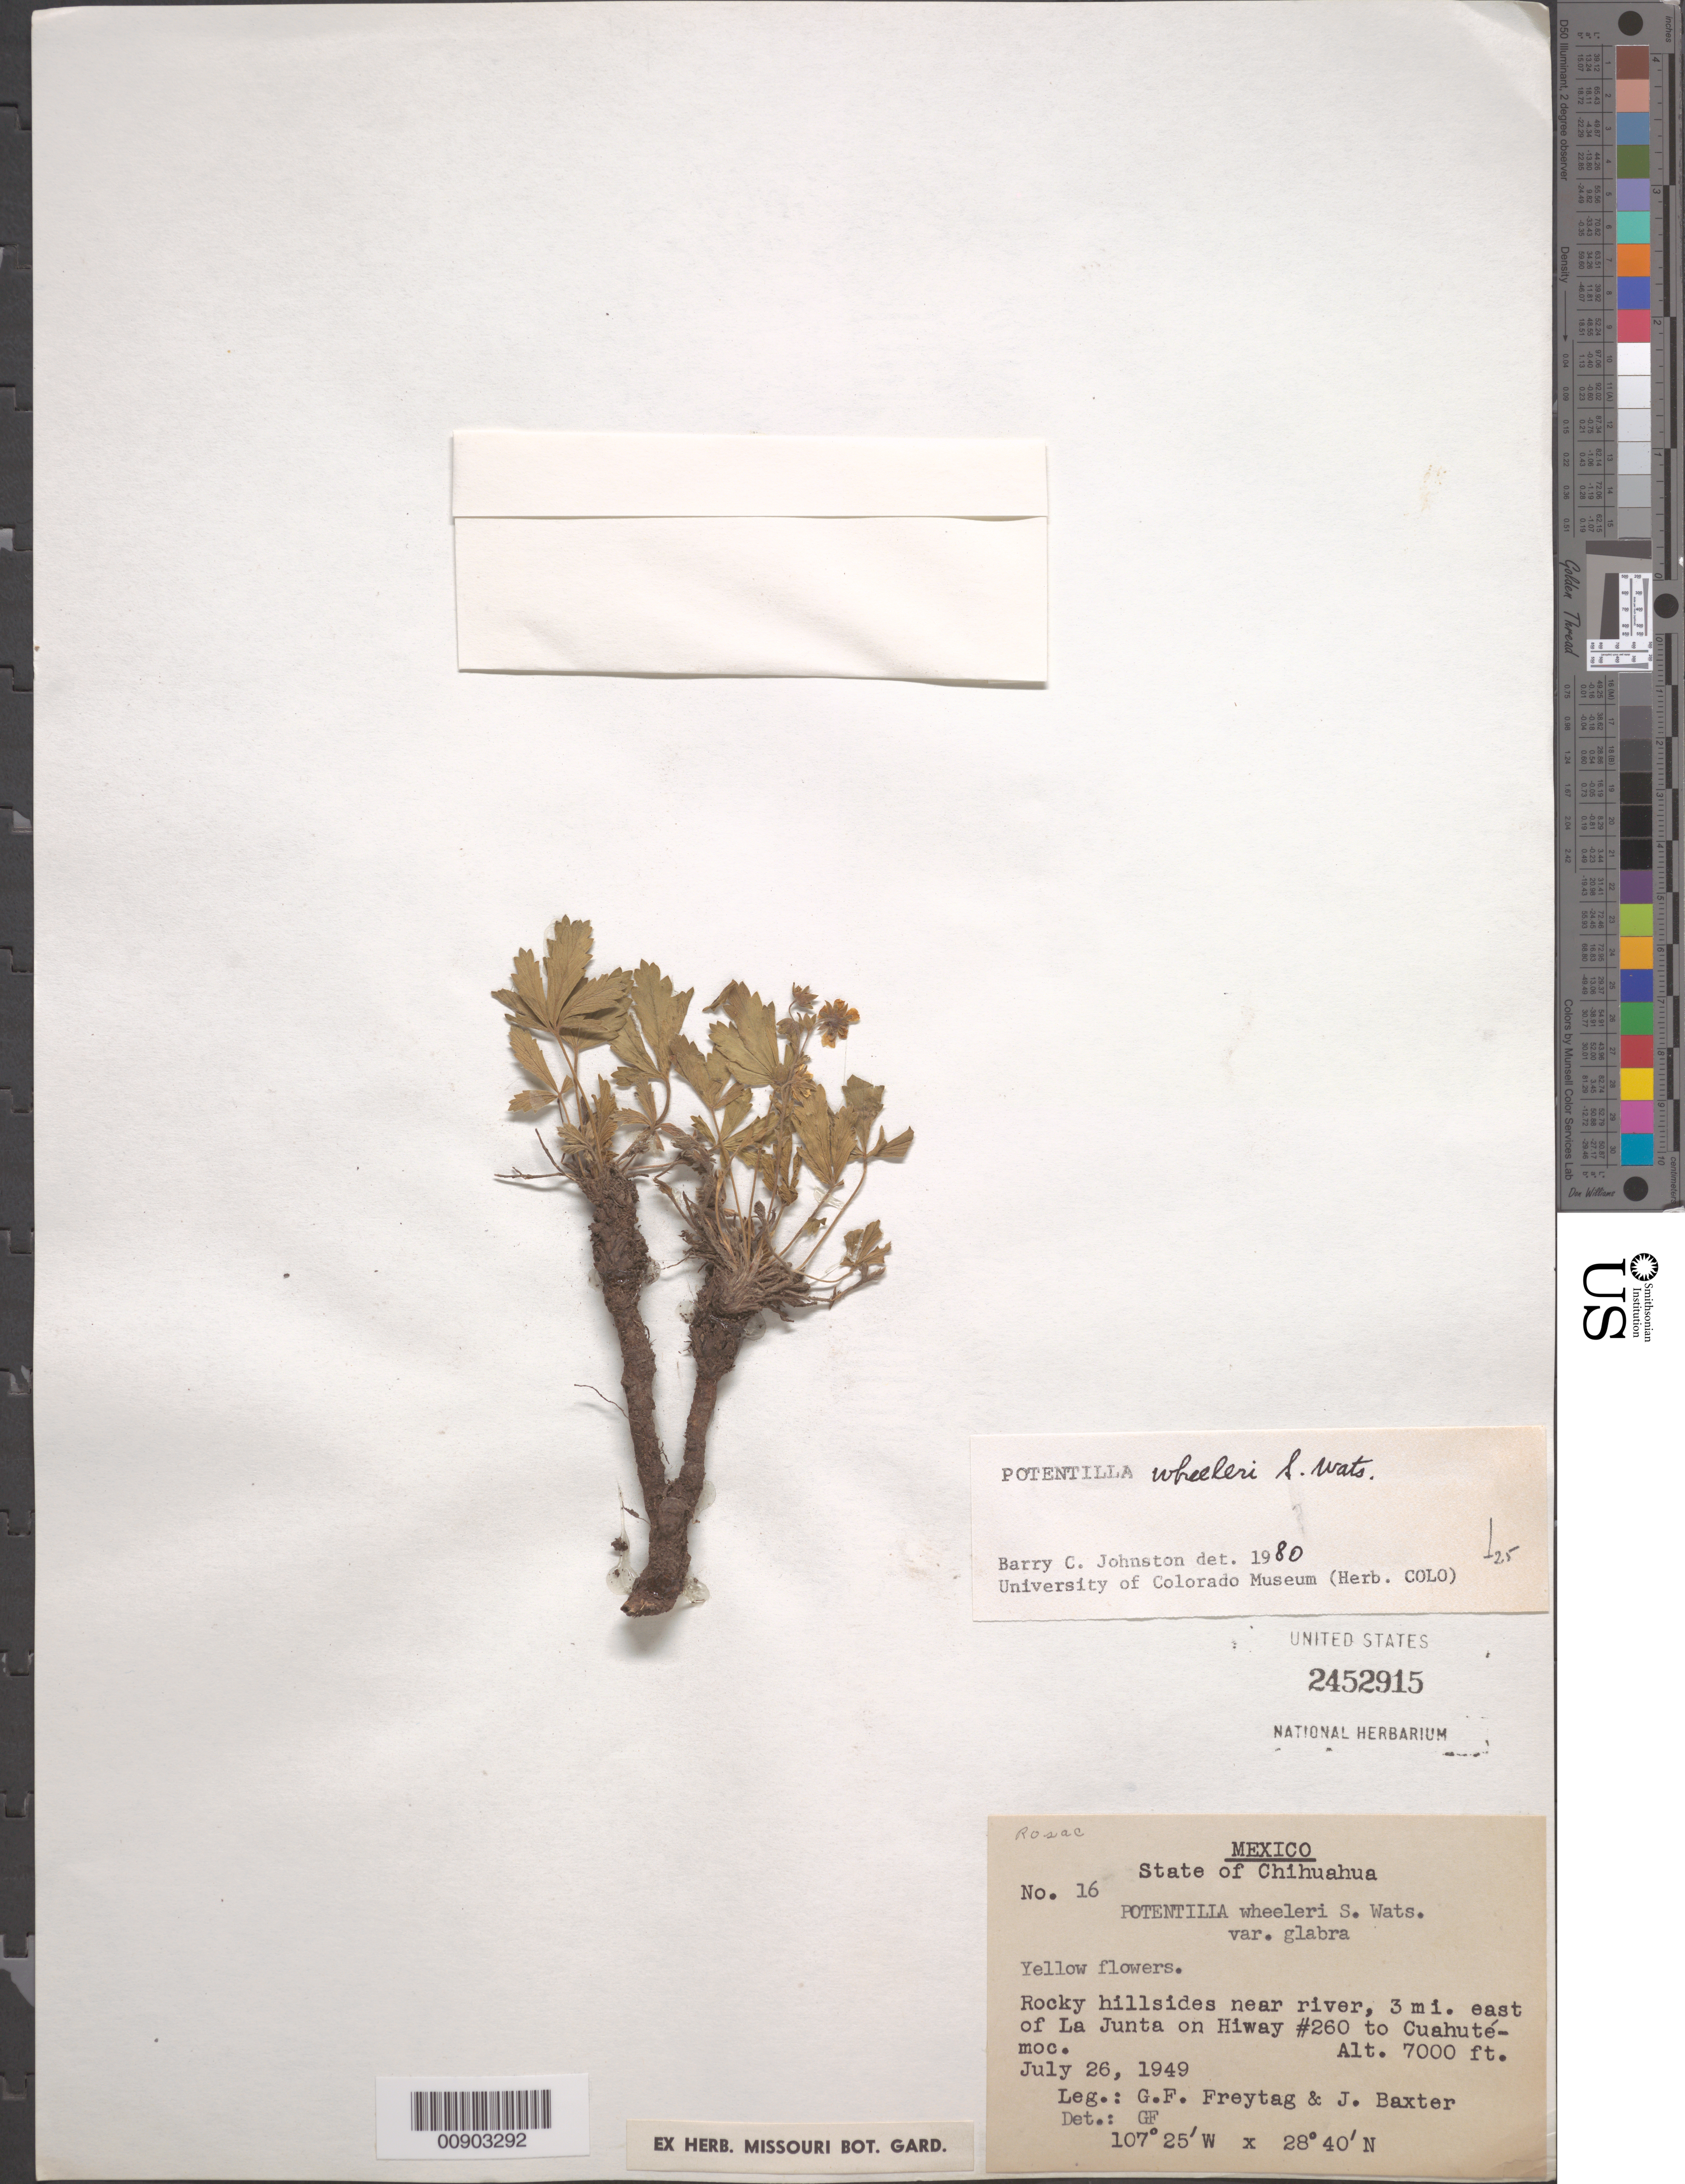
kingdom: Plantae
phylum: Tracheophyta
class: Magnoliopsida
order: Rosales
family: Rosaceae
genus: Potentilla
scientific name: Potentilla wheeleri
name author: S. Watson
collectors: G. F. Freytag & J. Baxter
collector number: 16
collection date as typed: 26 Jul 1949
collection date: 1949-07-26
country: Mexico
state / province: Chihuahua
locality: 3 mi. east of La Junta on Highway #260 to Cuauhtémoc, Chihuahua.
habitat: Rocky hillsides near river.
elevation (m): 2134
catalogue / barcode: US 2452915